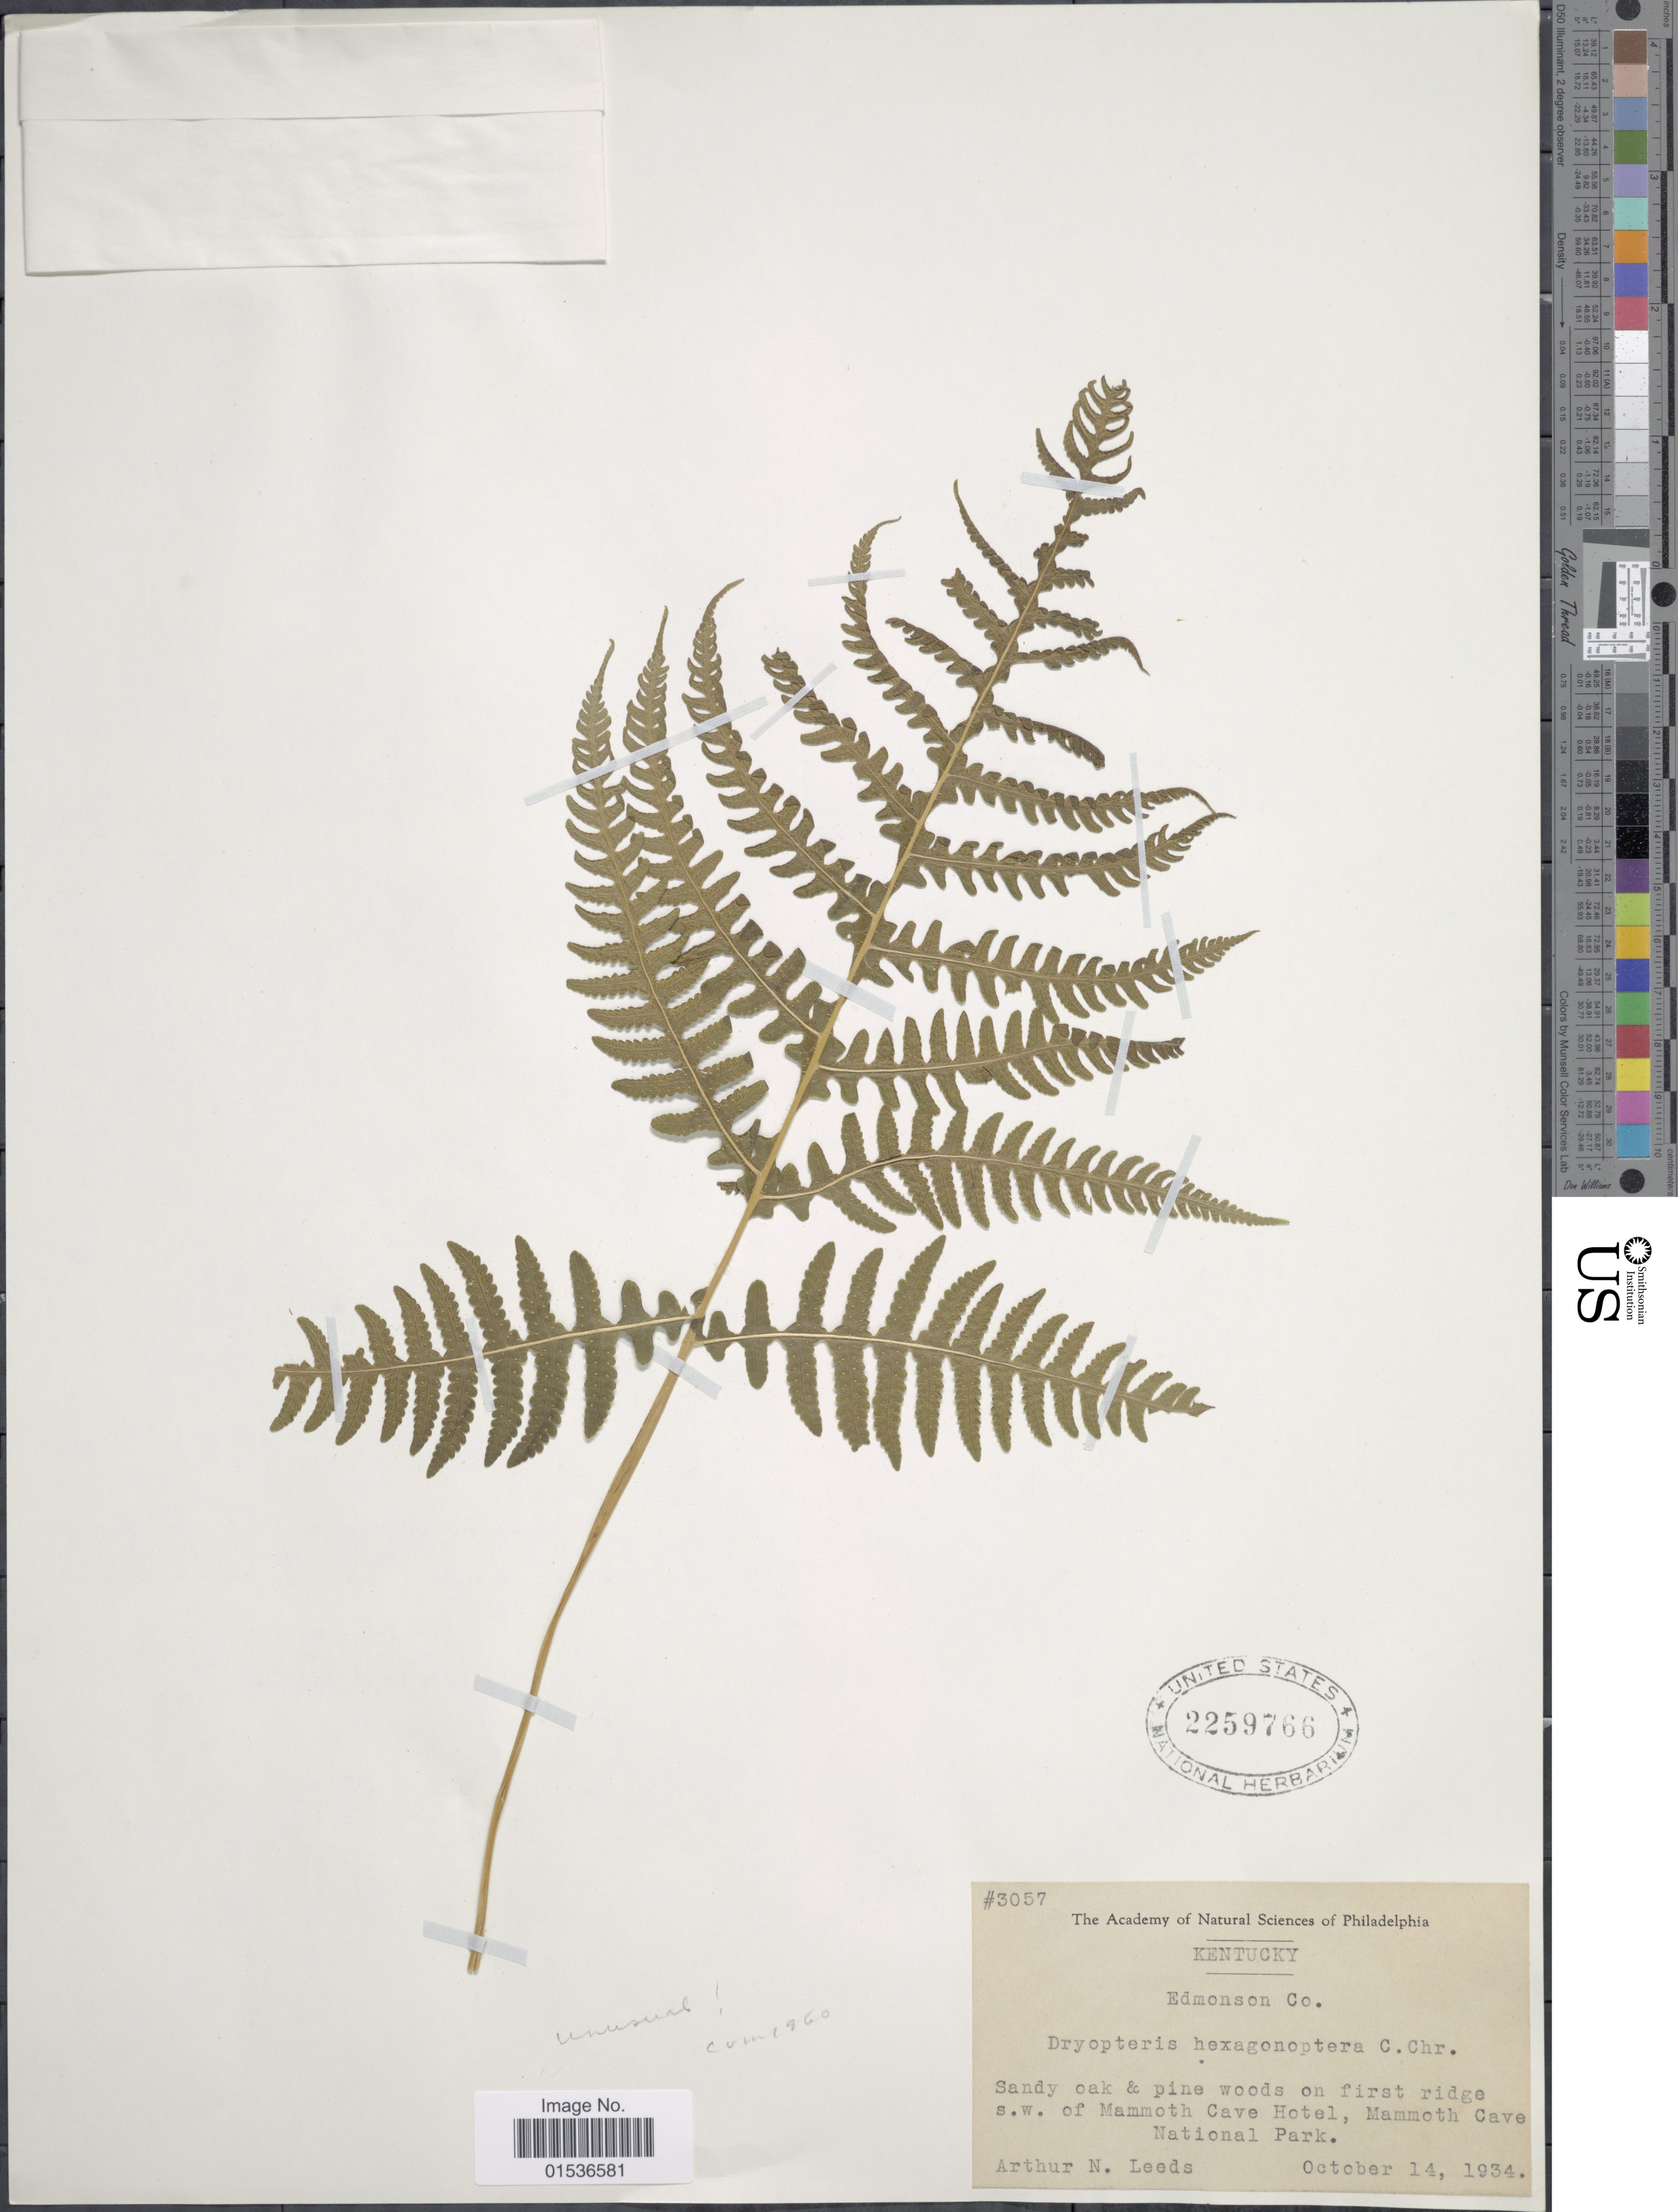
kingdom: Plantae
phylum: Tracheophyta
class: Polypodiopsida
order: Polypodiales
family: Thelypteridaceae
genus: Phegopteris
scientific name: Phegopteris hexagonoptera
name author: (Michx.) Fée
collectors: A. N. Leeds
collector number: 3057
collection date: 1934-10-14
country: United States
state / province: Kentucky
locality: Kentucky, Edmonson Co. first ridge s.w of Mammoth Cave Hotel, Mammoth Cave National Park.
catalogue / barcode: US 2259766